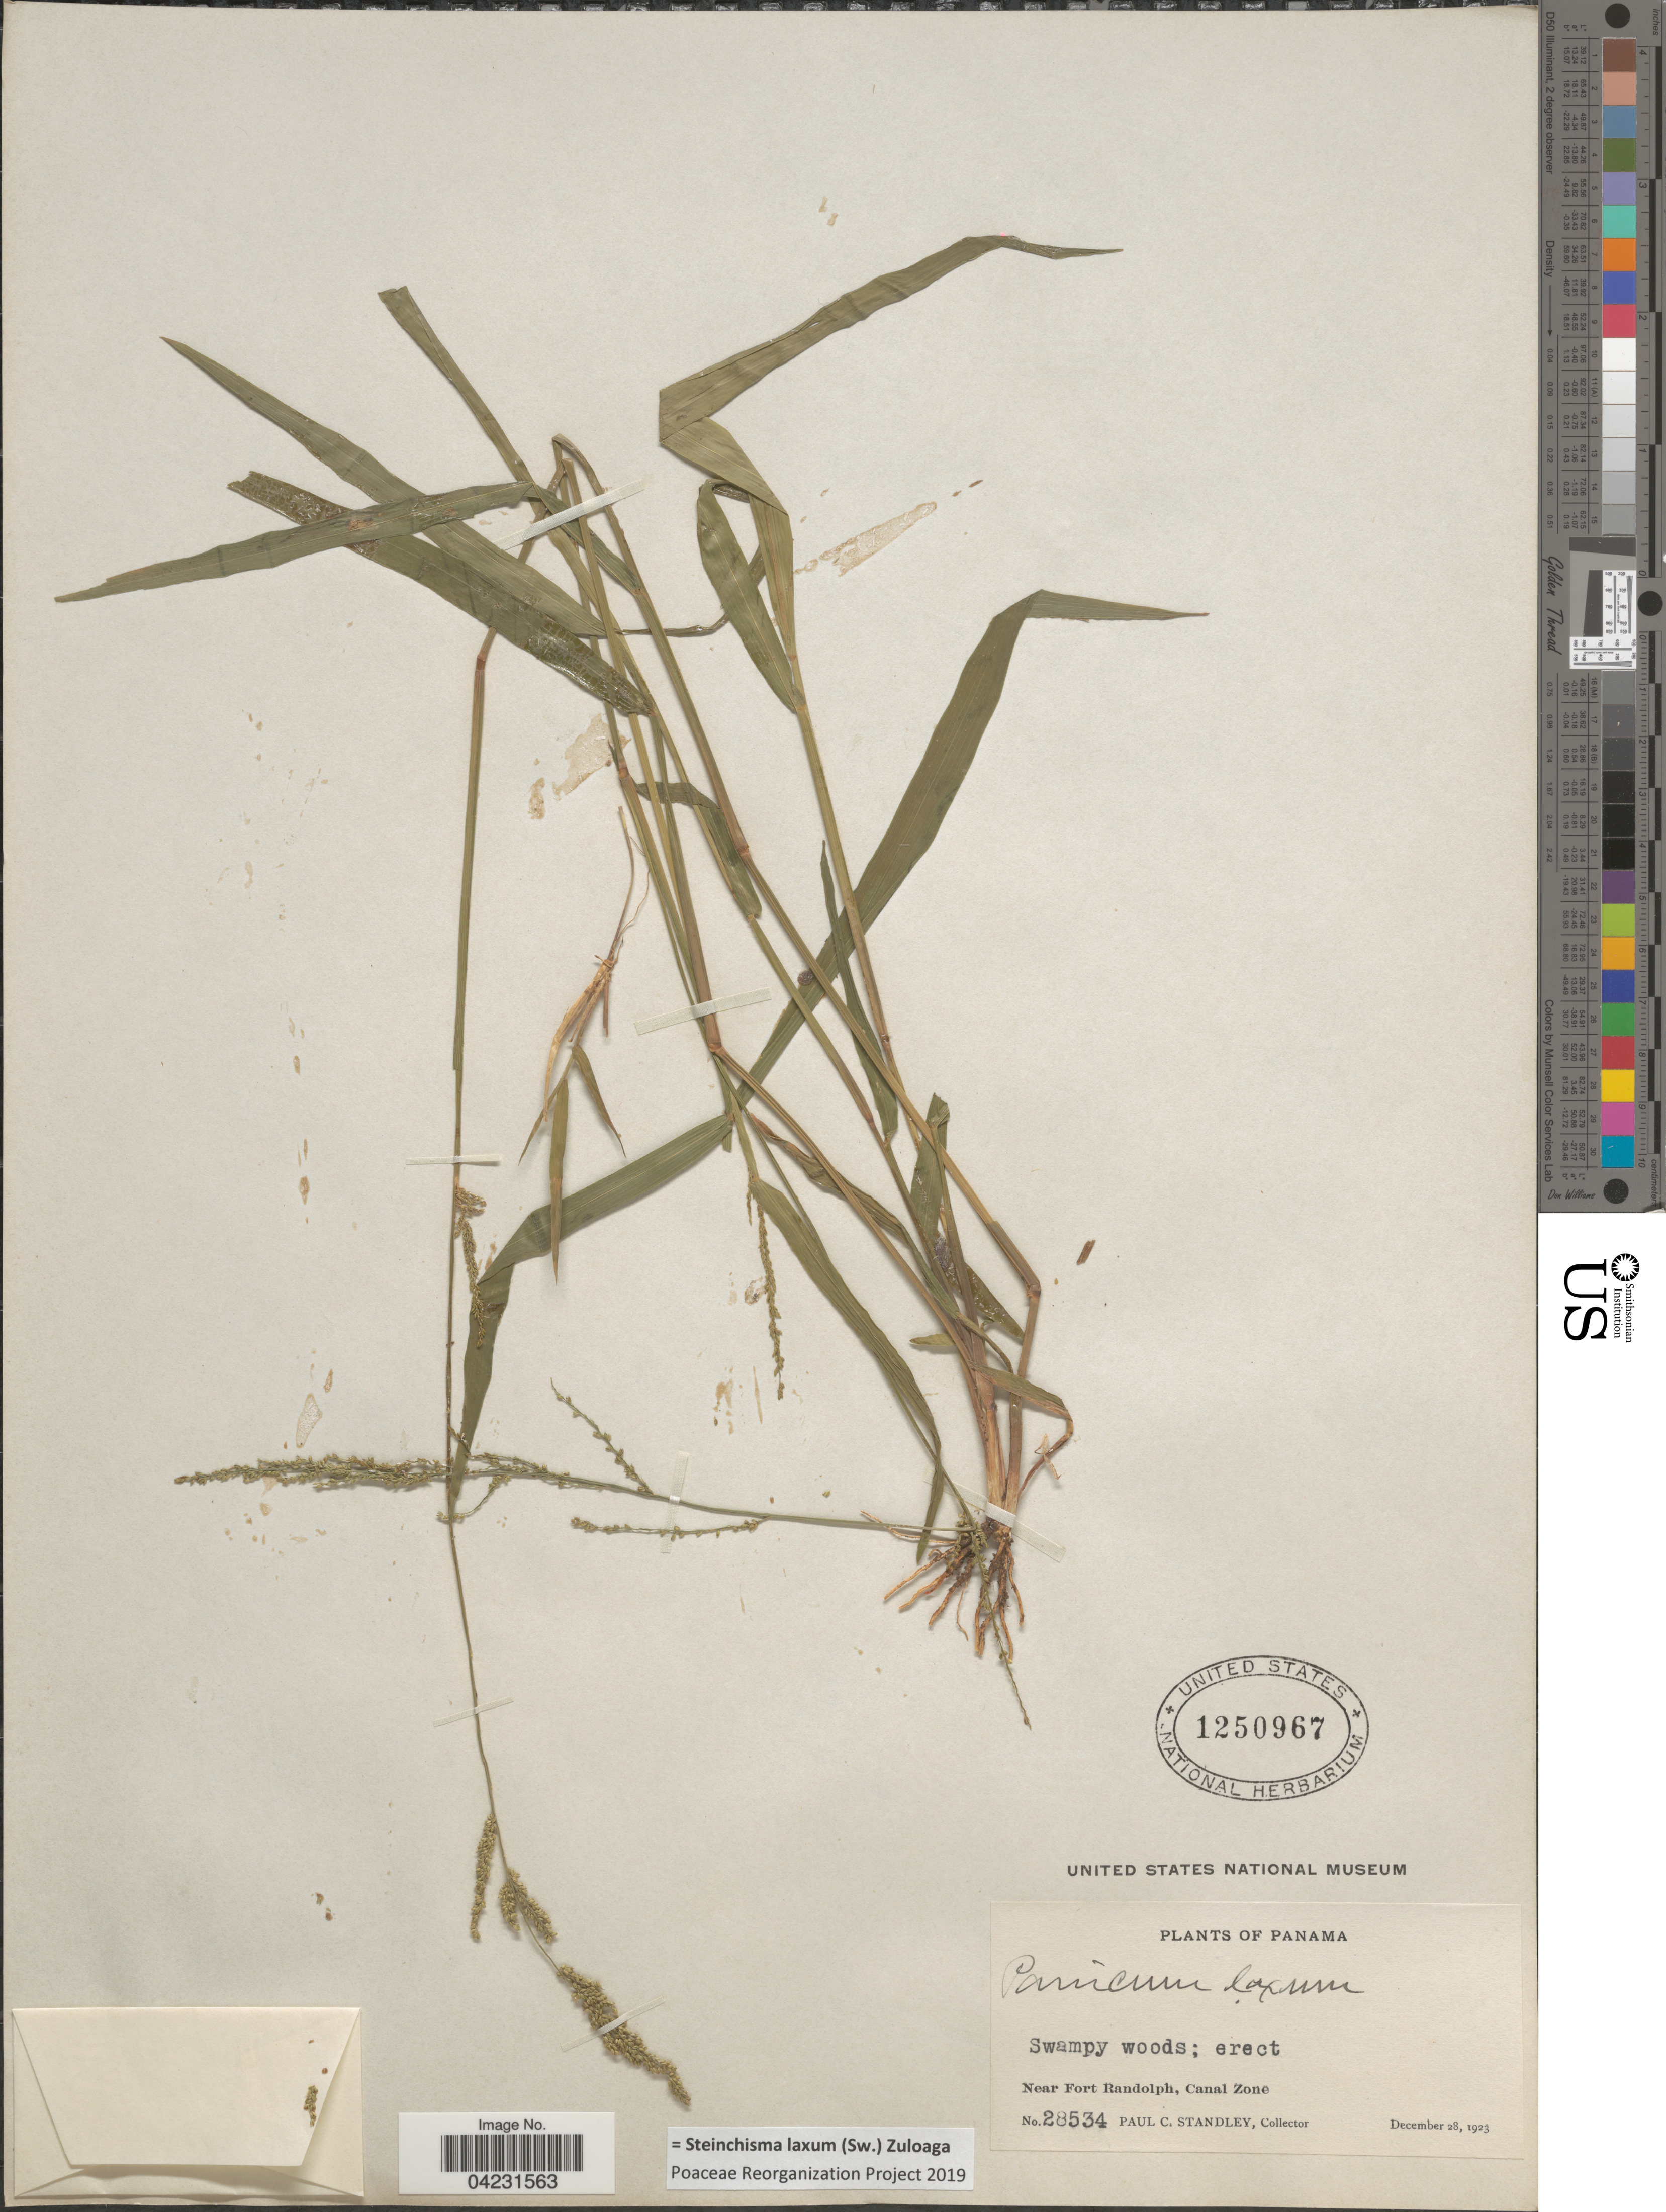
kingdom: Plantae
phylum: Tracheophyta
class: Liliopsida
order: Poales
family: Poaceae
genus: Steinchisma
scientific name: Steinchisma laxum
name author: (Sw.) Zuloaga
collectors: P. C. Standley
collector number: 28534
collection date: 1923-12-28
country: Panama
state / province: Colón / Panamá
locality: Swampy woods; Near Fort Randolph, Canal Zone.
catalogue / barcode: US 1250967